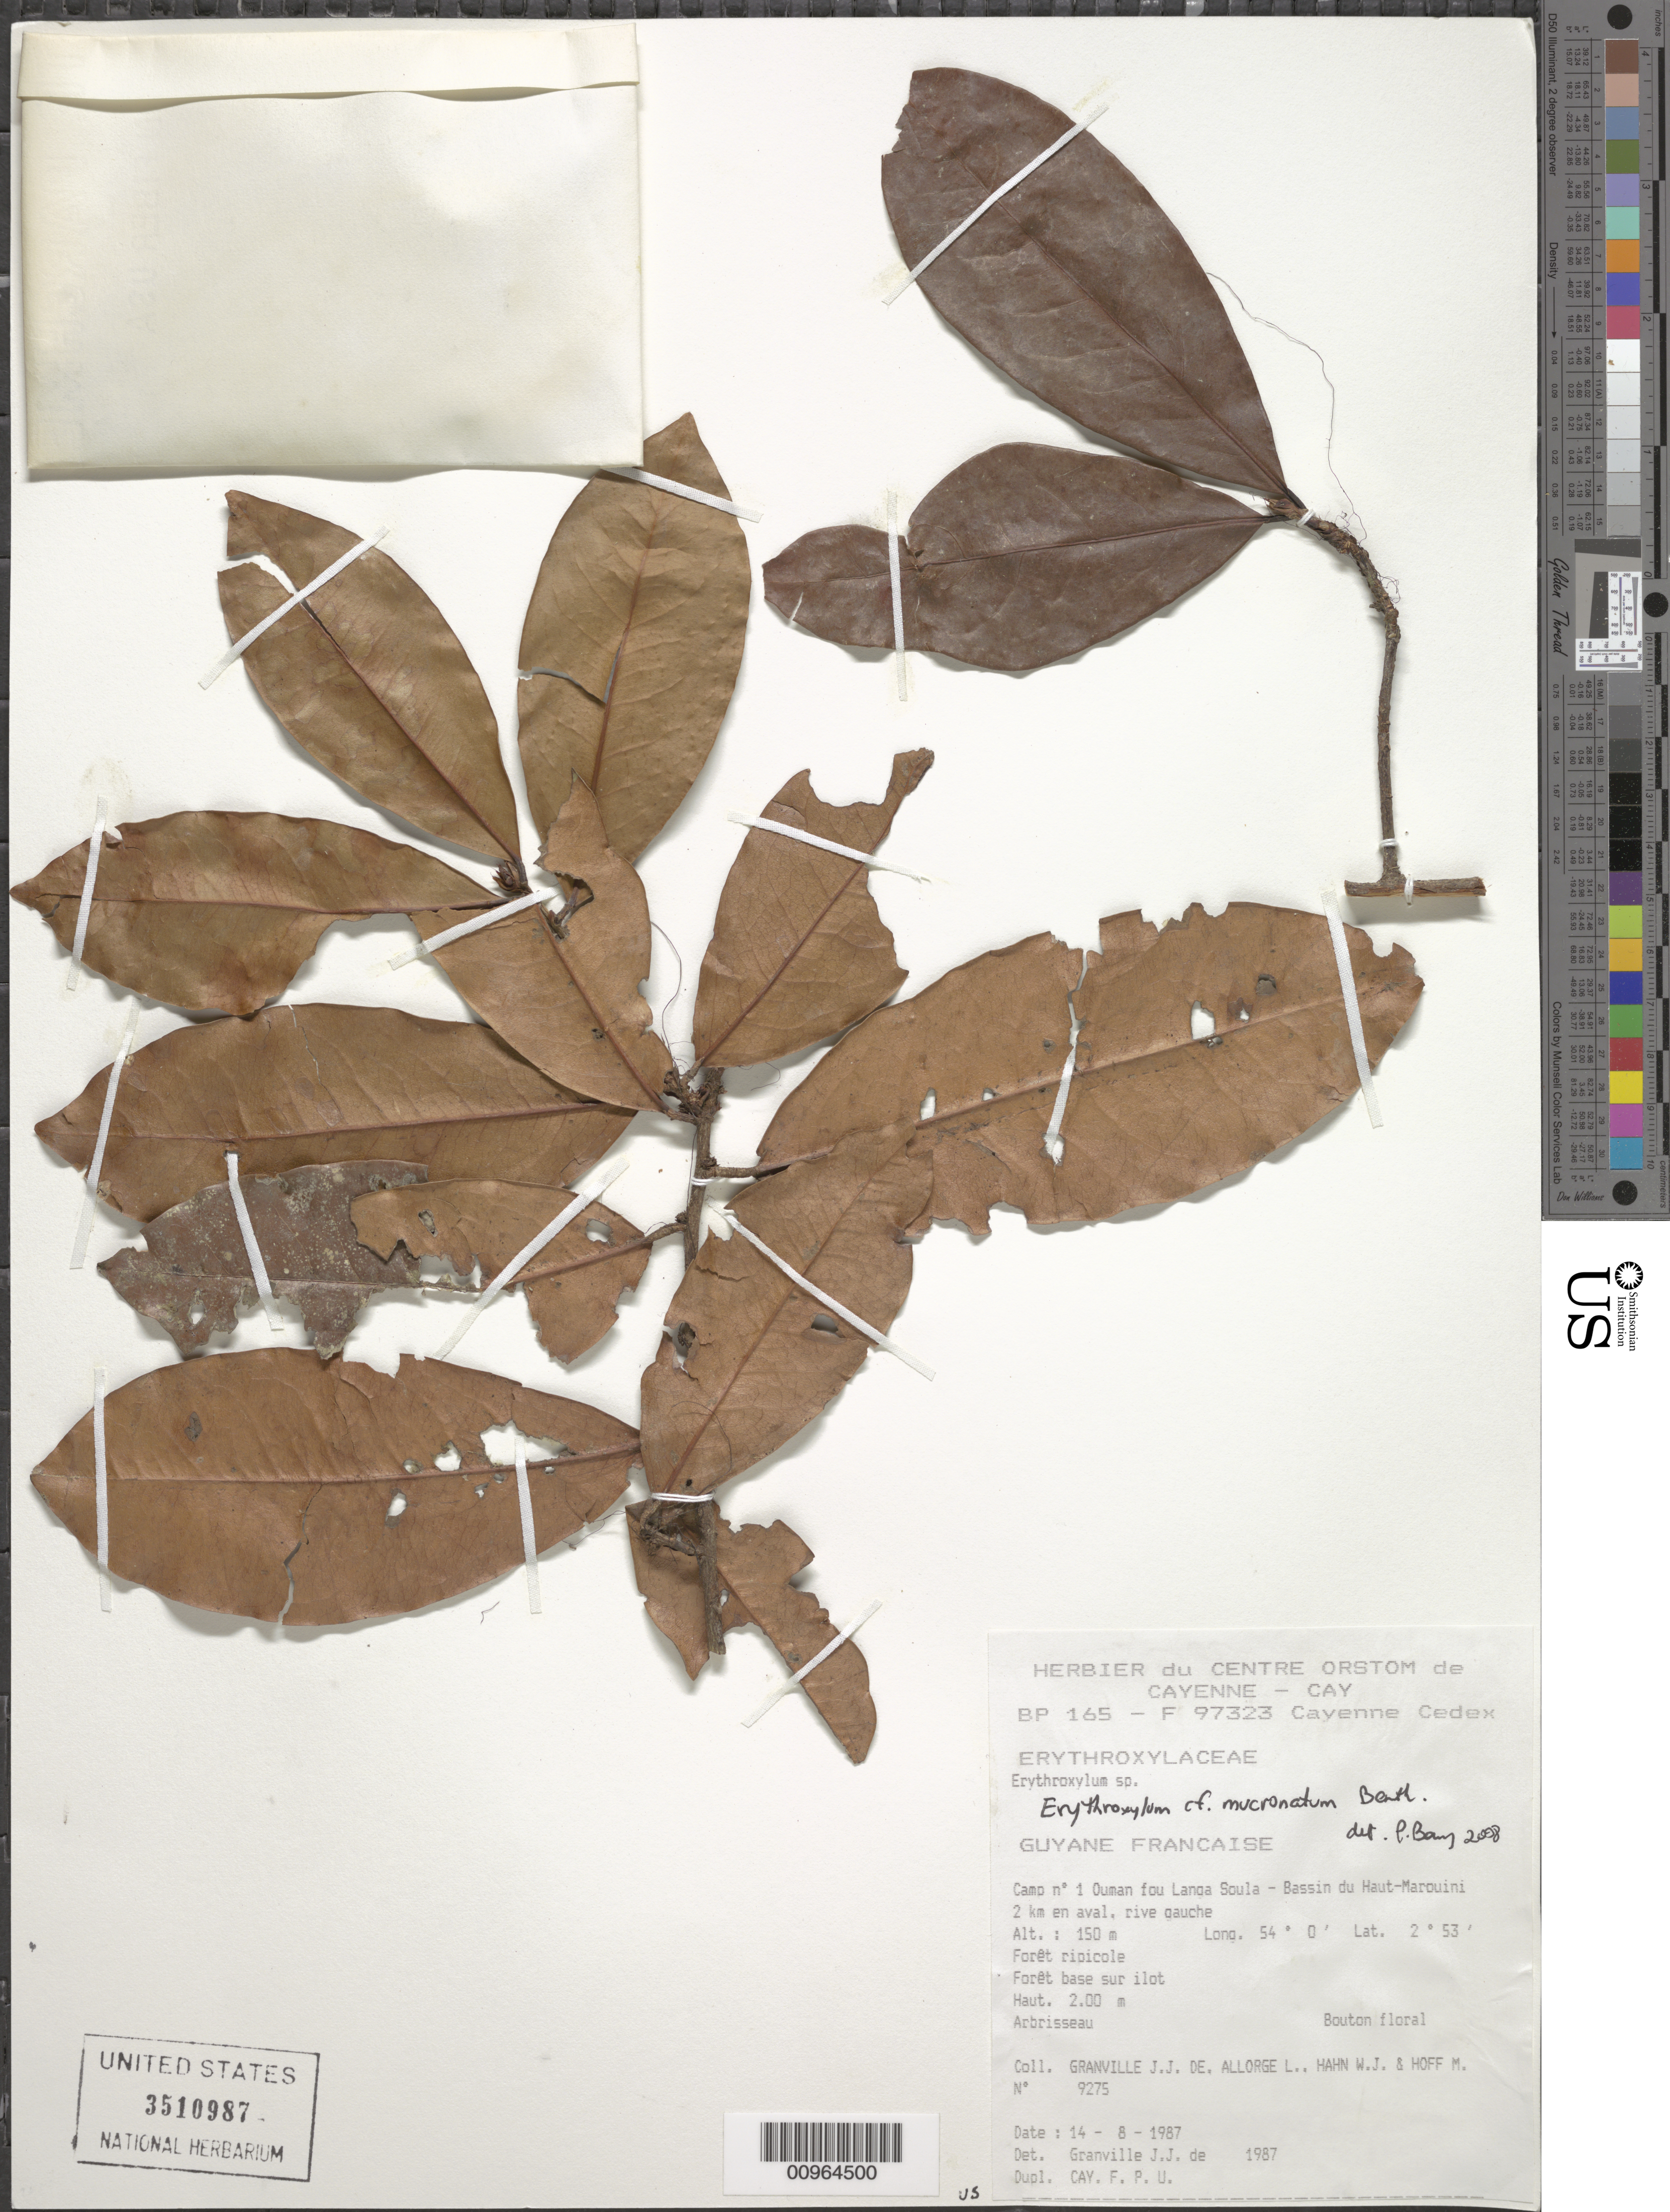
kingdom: Plantae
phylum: Tracheophyta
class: Magnoliopsida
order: Malpighiales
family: Erythroxylaceae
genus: Erythroxylum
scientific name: Erythroxylum mucronatum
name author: Benth.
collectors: J.-J. de Granville, L. Allorge, L. Allorge, W. J. Hahn & M. Hoff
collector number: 9275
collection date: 1987-08-14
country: French Guiana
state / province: Cayenne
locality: Guyane Francaise. Camp n° fou Langa Soula - Bassin du Haut-Marouini 2 km en aval. rive gauche.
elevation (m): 150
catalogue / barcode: US 3510987